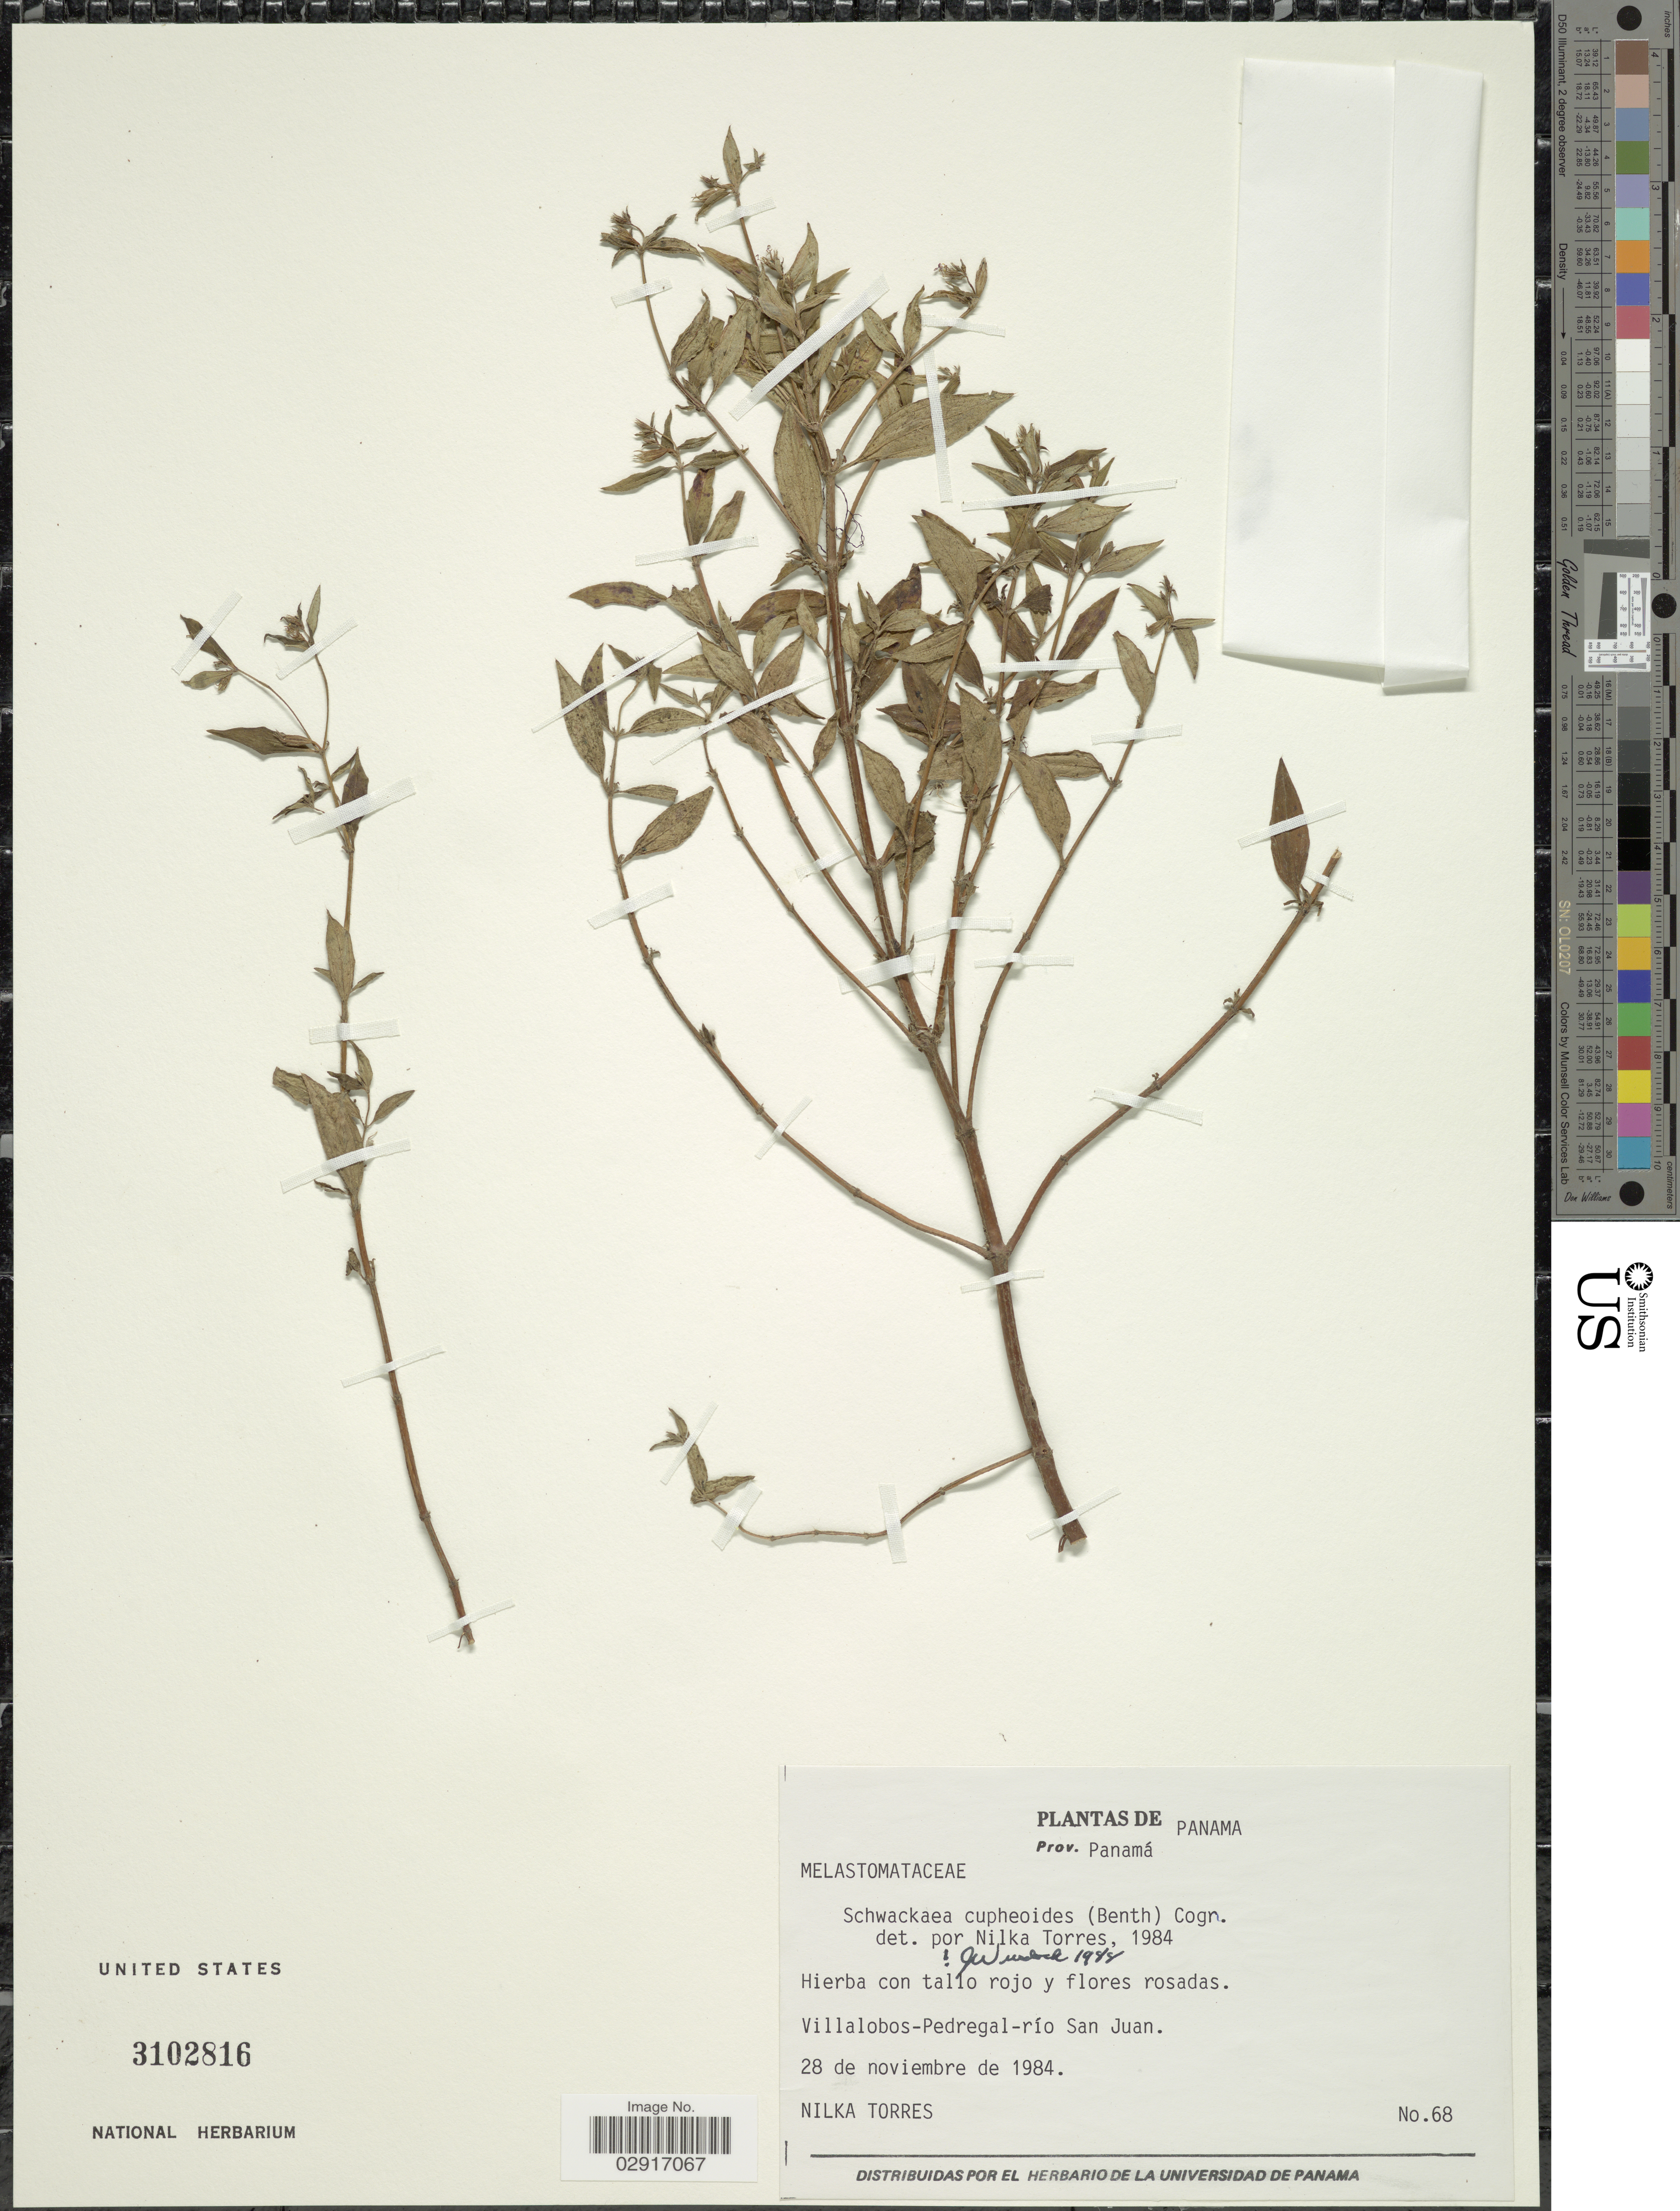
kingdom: Plantae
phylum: Tracheophyta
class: Magnoliopsida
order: Myrtales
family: Melastomataceae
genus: Schwackaea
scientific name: Schwackaea cupheoides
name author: (Benth.) Cogn.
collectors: N. Torres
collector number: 68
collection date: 1984-11-28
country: Panama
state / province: Panamá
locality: Villalobos-Pedregal-río San Juan.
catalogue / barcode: US 3102816